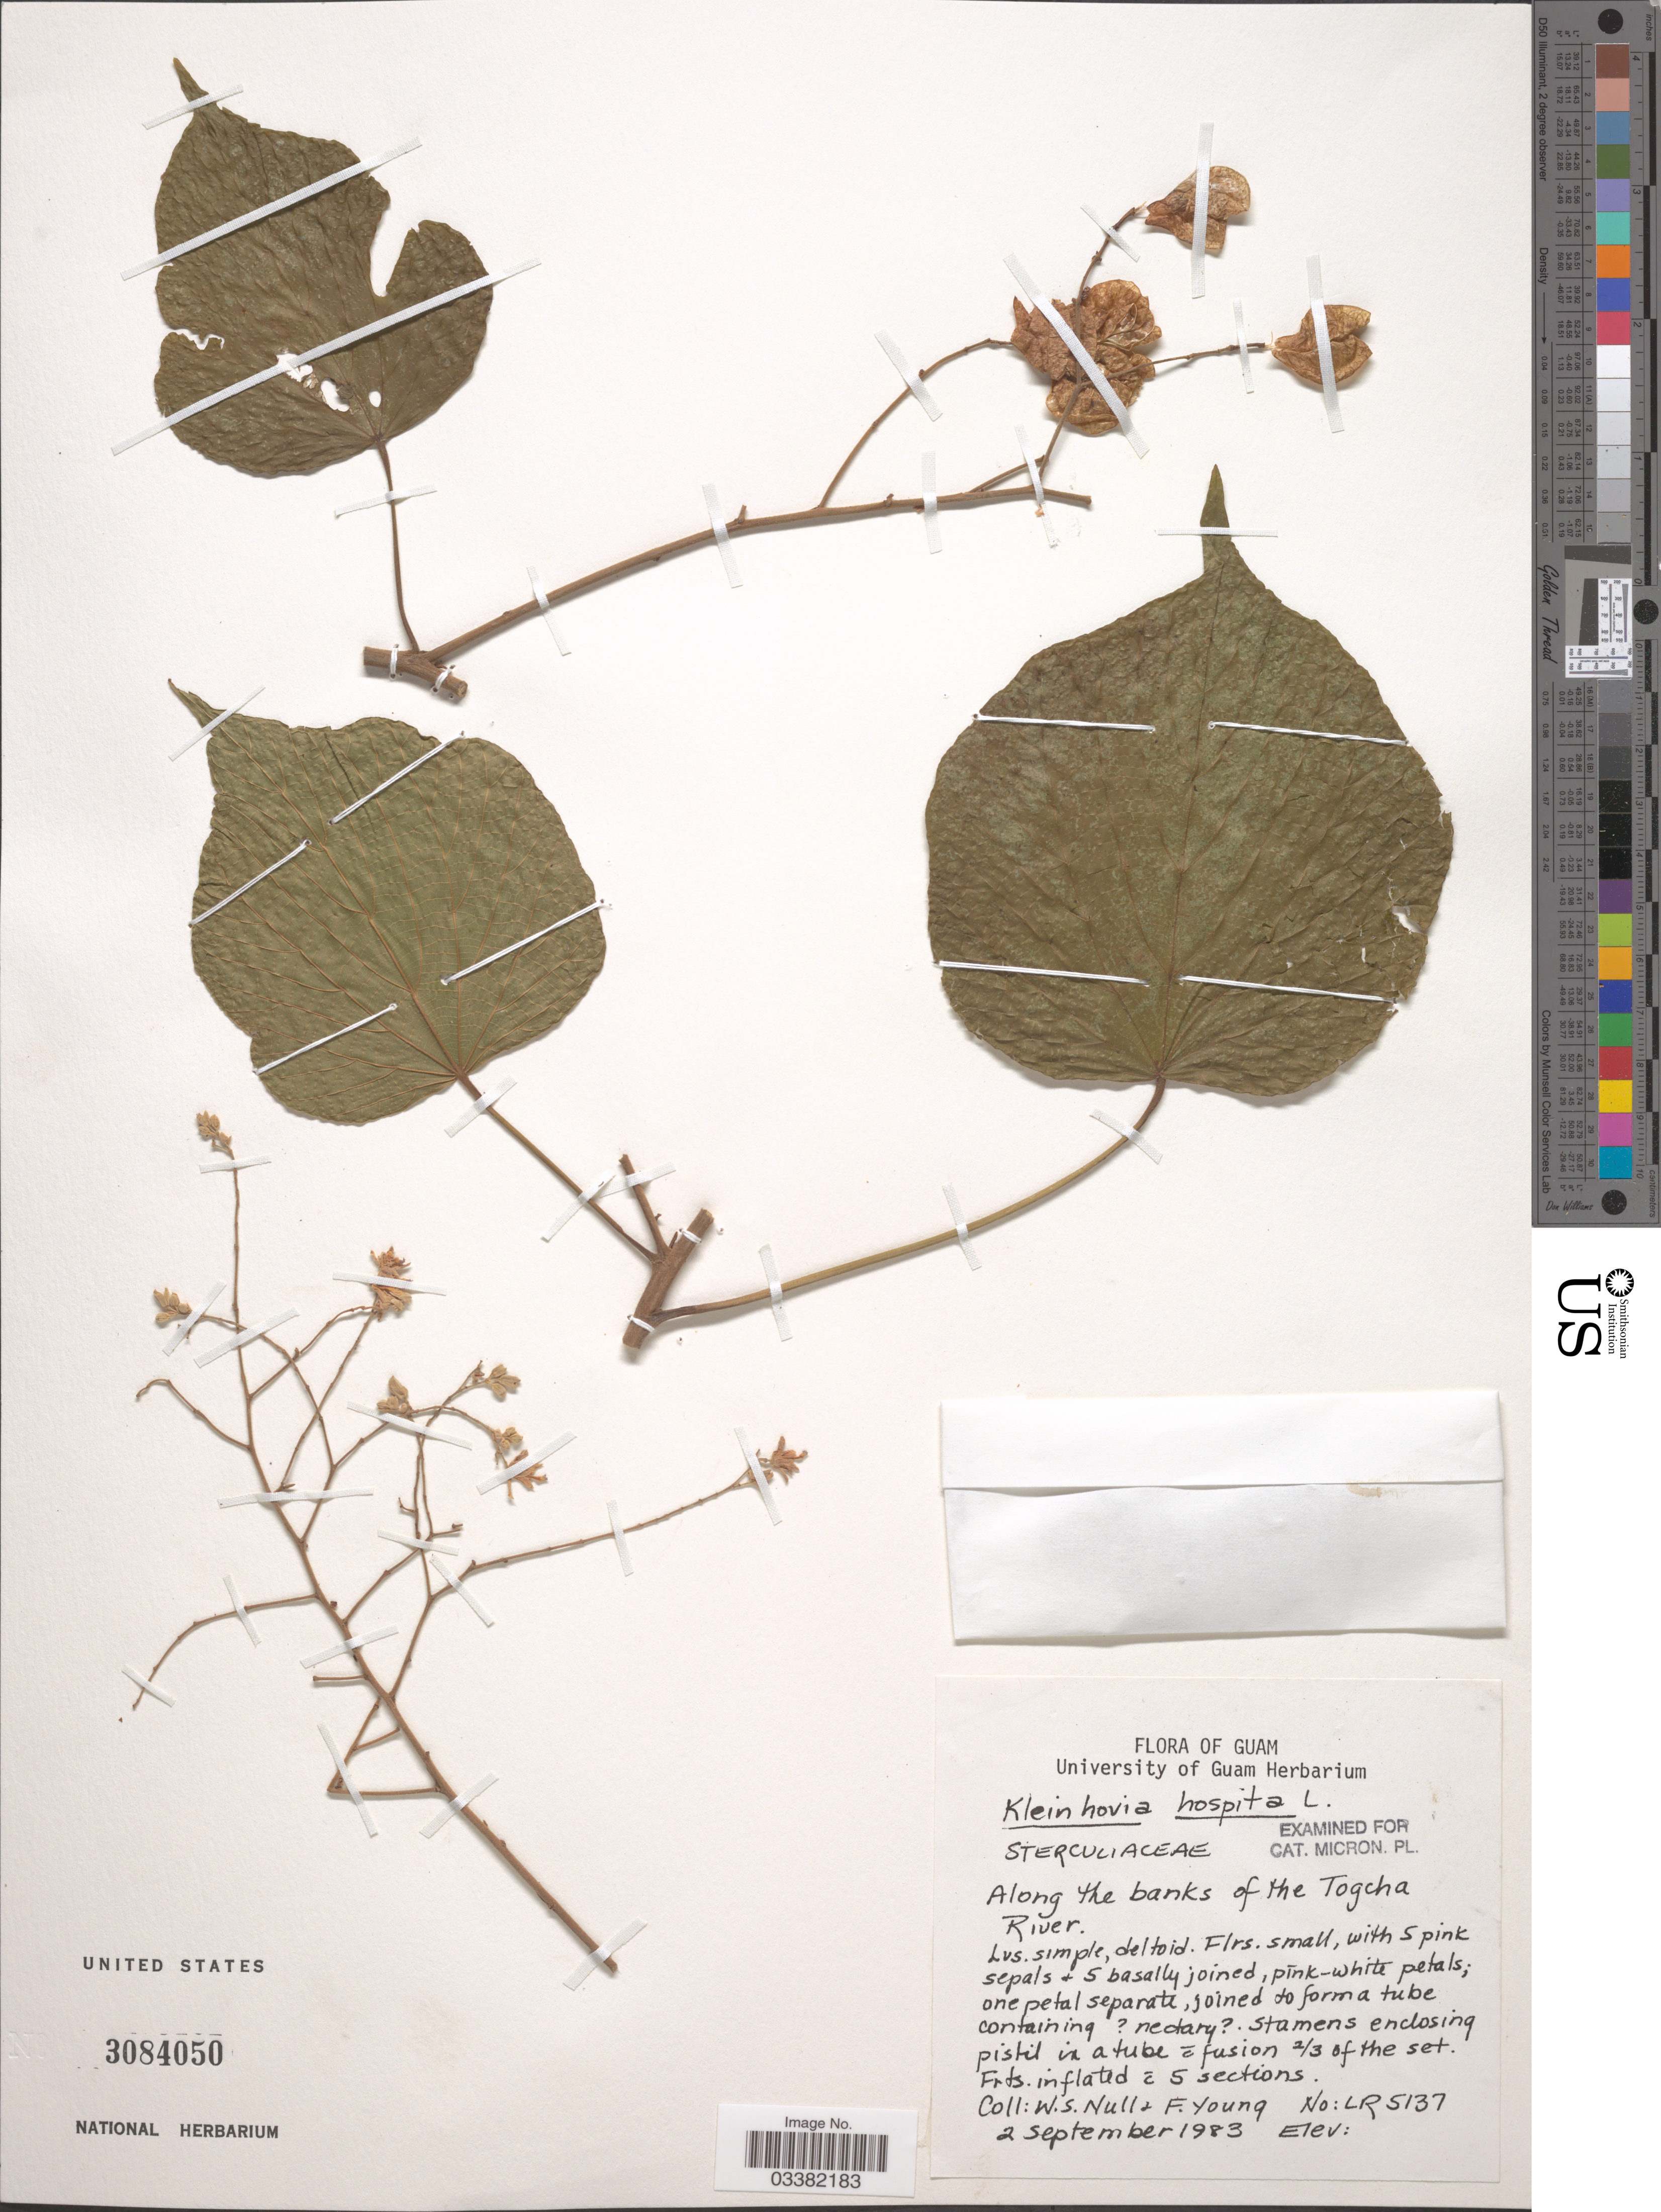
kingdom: Plantae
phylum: Tracheophyta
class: Magnoliopsida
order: Malvales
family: Malvaceae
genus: Kleinhovia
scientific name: Kleinhovia hospita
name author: L.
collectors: W. Null & F. Young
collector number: LR5137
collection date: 1983-09-02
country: Guam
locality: Along the banks of the Togcha River.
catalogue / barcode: US 3084050